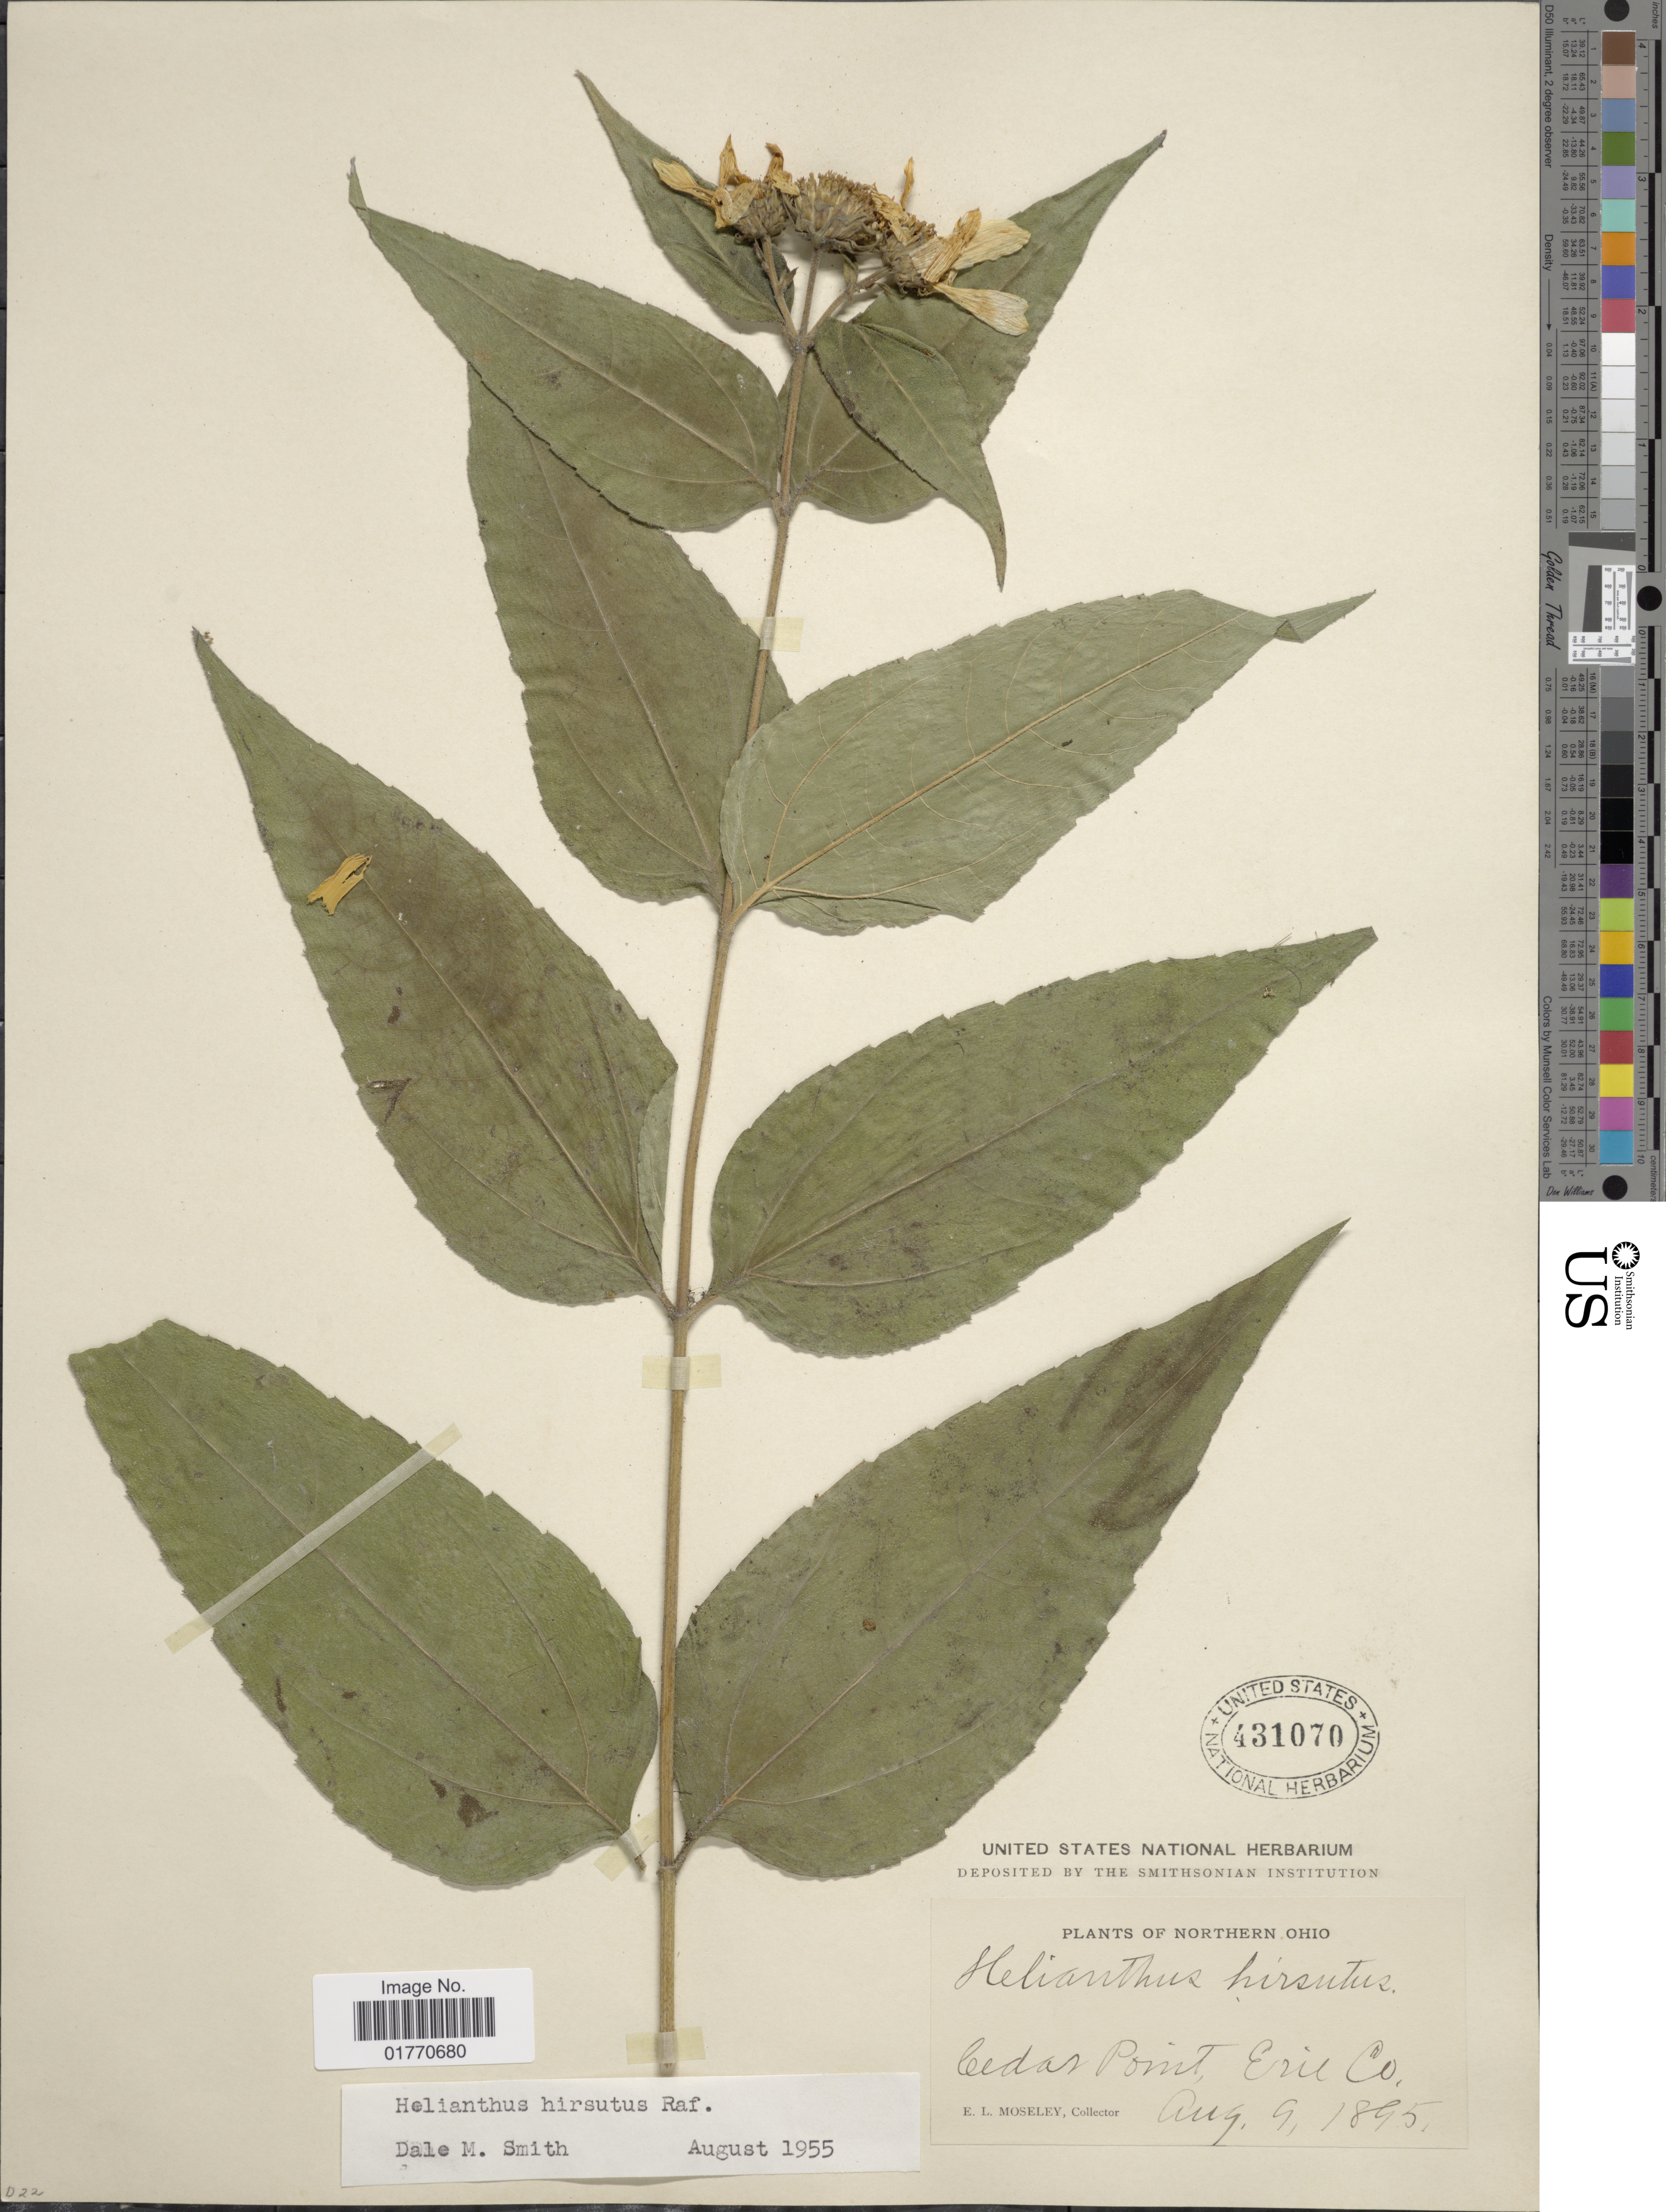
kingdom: Plantae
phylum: Tracheophyta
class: Magnoliopsida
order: Asterales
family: Asteraceae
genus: Helianthus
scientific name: Helianthus hirsutus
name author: Raf.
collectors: E. Moseley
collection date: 1895-08-09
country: United States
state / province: Ohio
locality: Northern Ohio, Cedar Point, Erie Co.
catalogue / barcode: US 431070